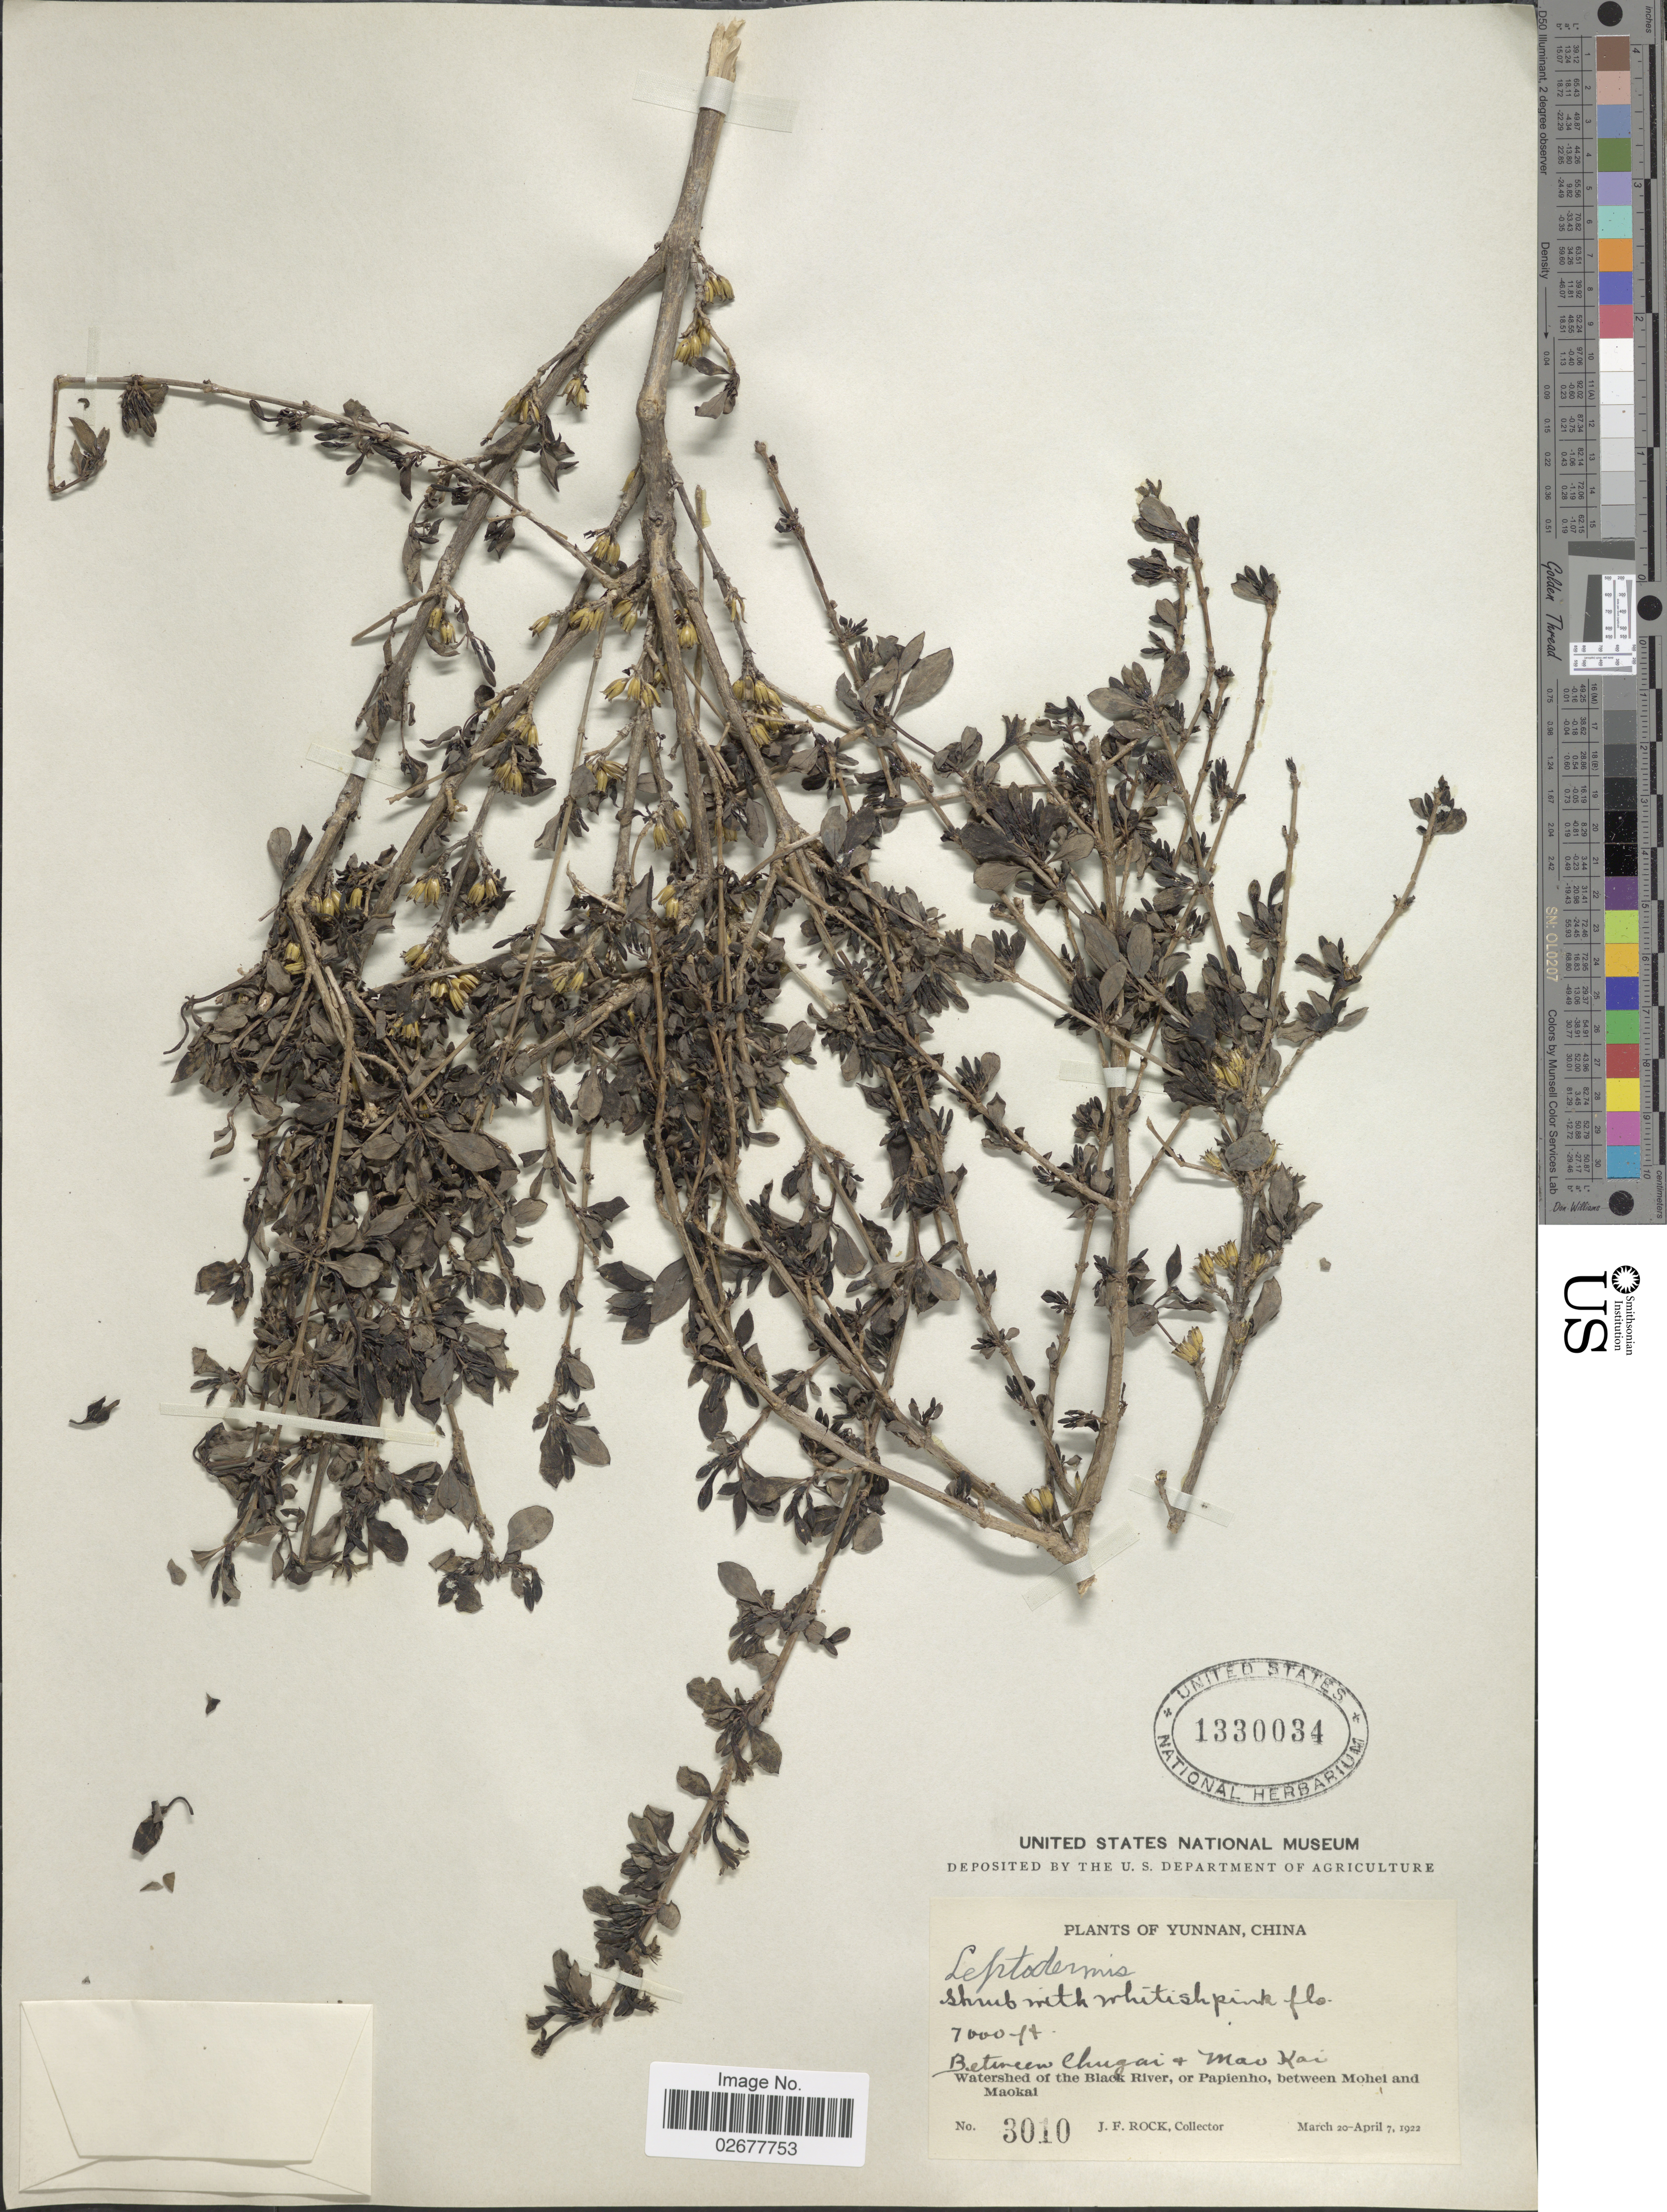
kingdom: Plantae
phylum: Tracheophyta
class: Magnoliopsida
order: Gentianales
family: Rubiaceae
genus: Leptodermis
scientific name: Leptodermis sp.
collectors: J. Rock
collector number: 3010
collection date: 1922-03-20/1922-04-07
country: China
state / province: Yunnan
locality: Between Chugai + Mao Kai. Watershed of the Black River, or Papienho, between Mohel and Maokai.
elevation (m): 2134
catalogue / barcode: US 1330034